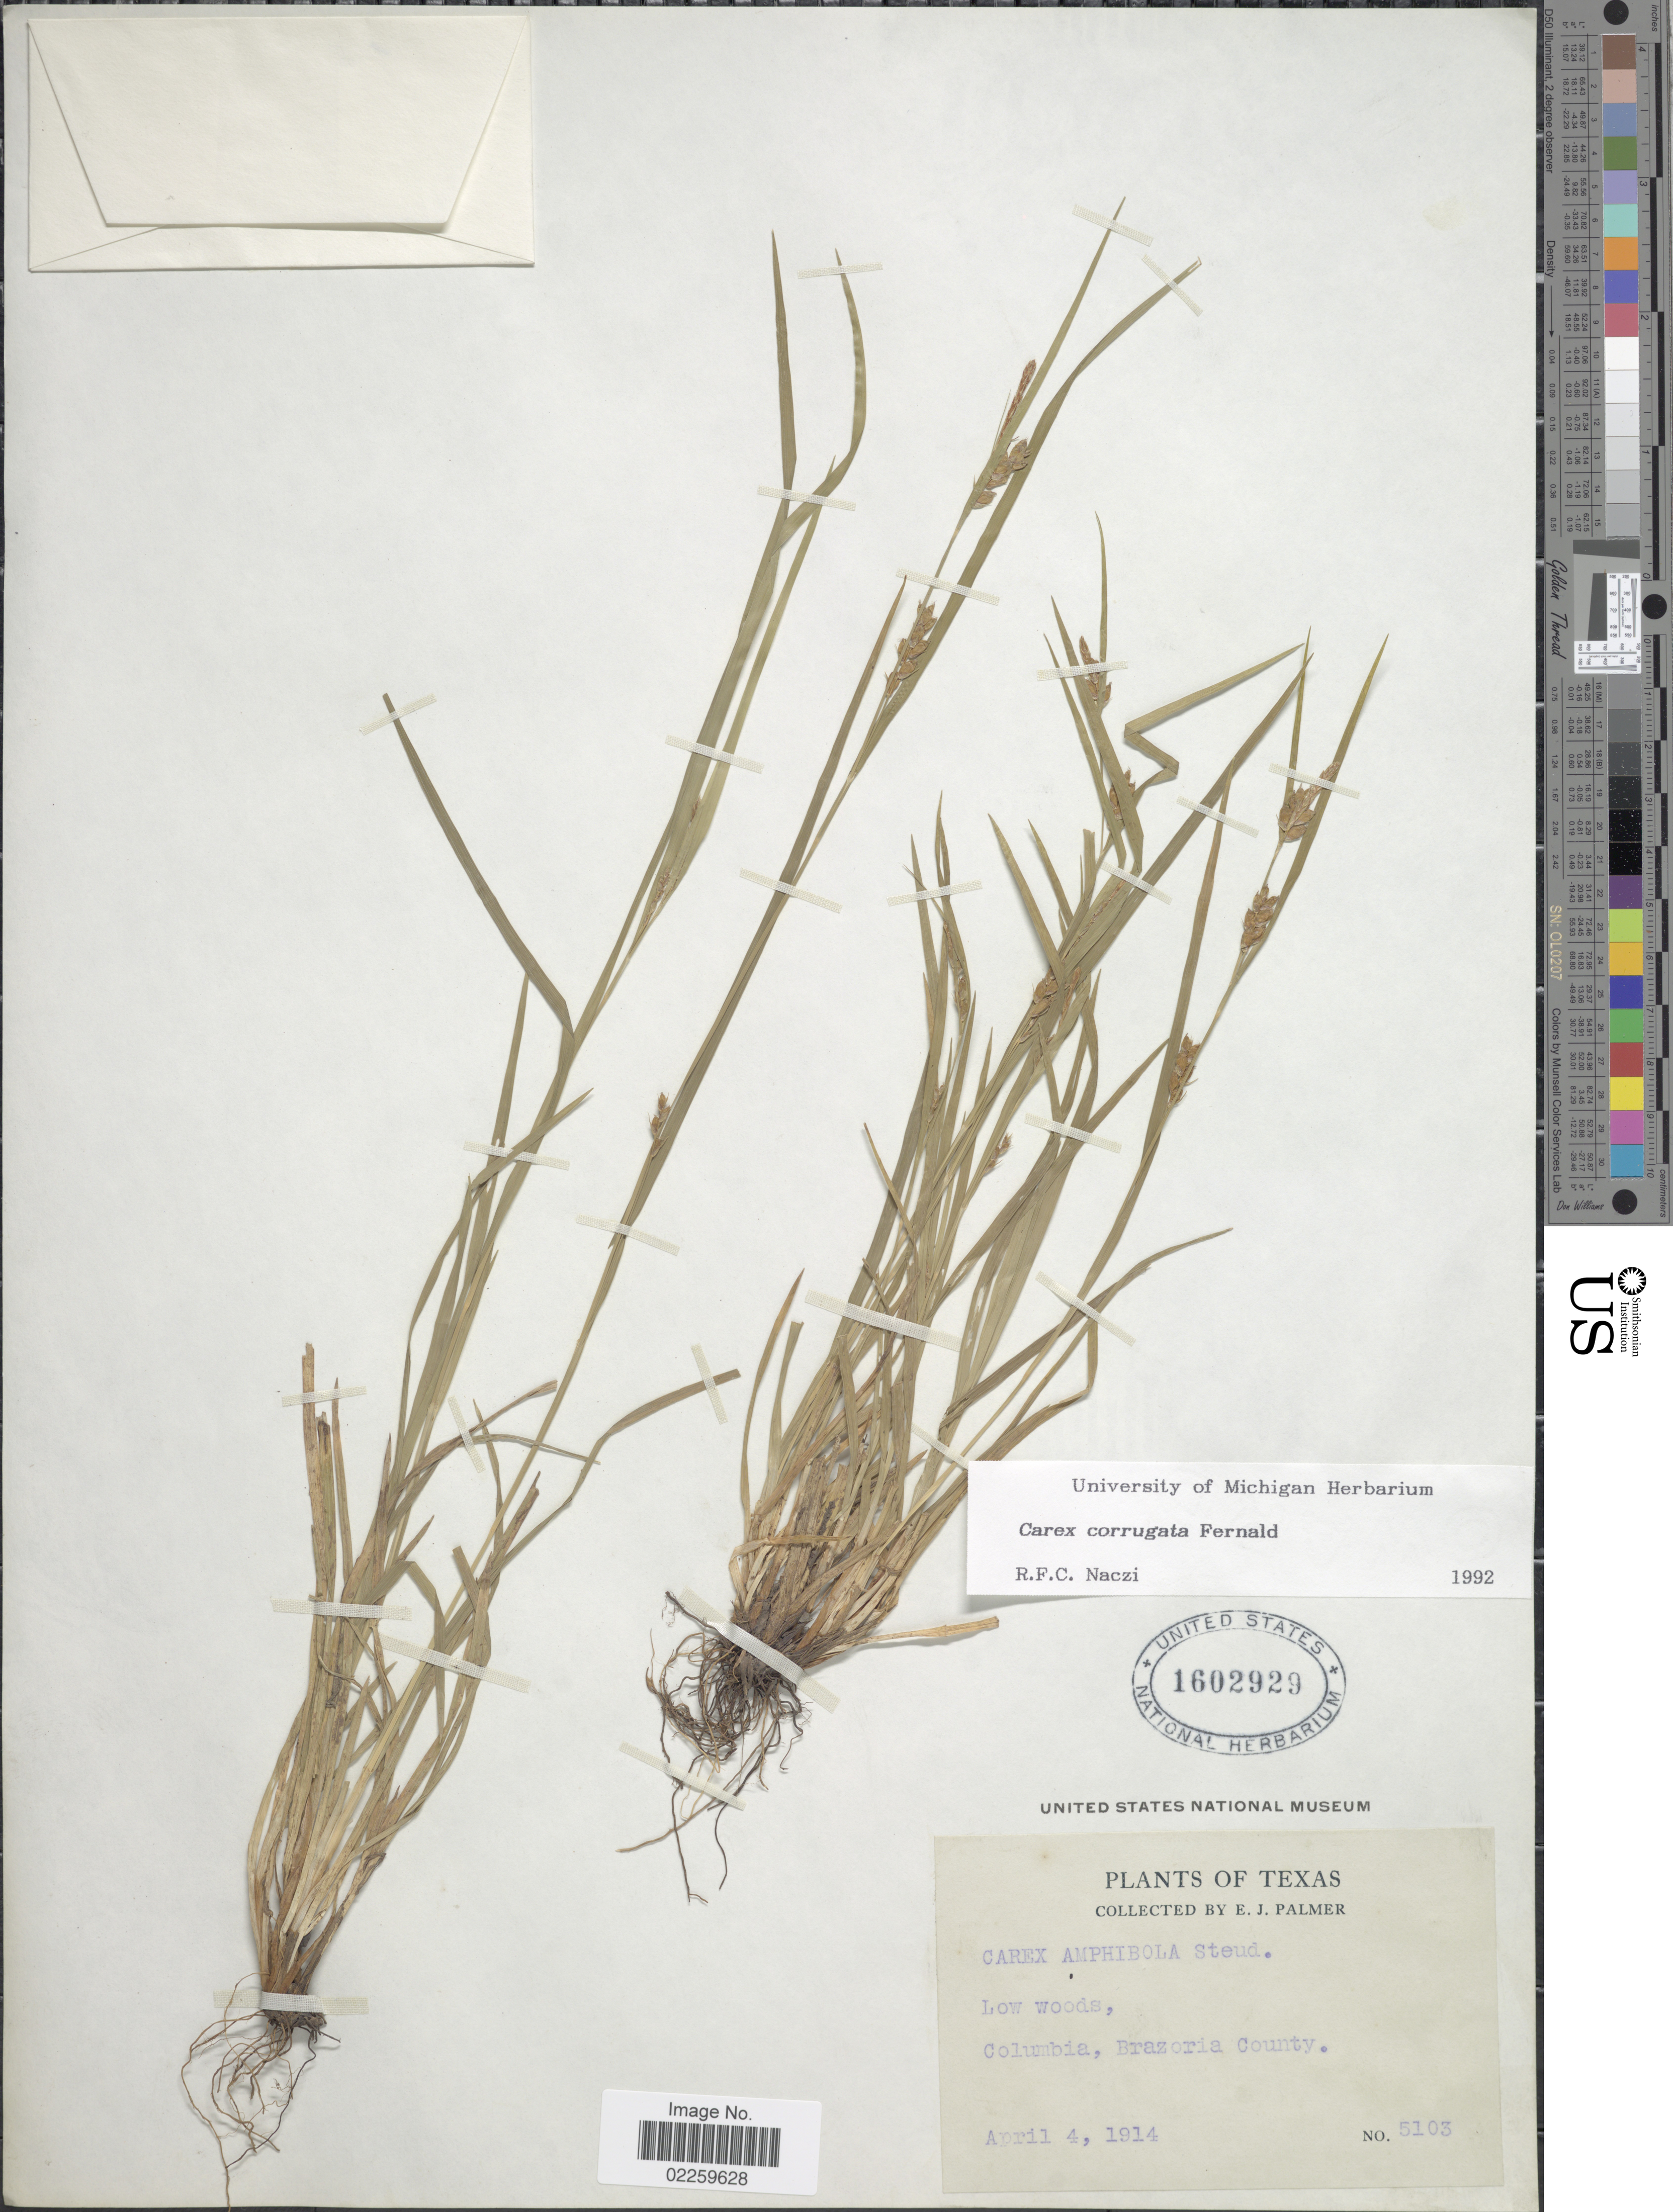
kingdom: Plantae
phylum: Tracheophyta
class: Liliopsida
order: Poales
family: Cyperaceae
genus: Carex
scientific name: Carex corrugata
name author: Fernald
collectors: E. J. Palmer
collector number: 5103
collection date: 1914-04-04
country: United States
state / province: Texas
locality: Low woods, Columbia, Brazoria County.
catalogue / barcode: US 1602929